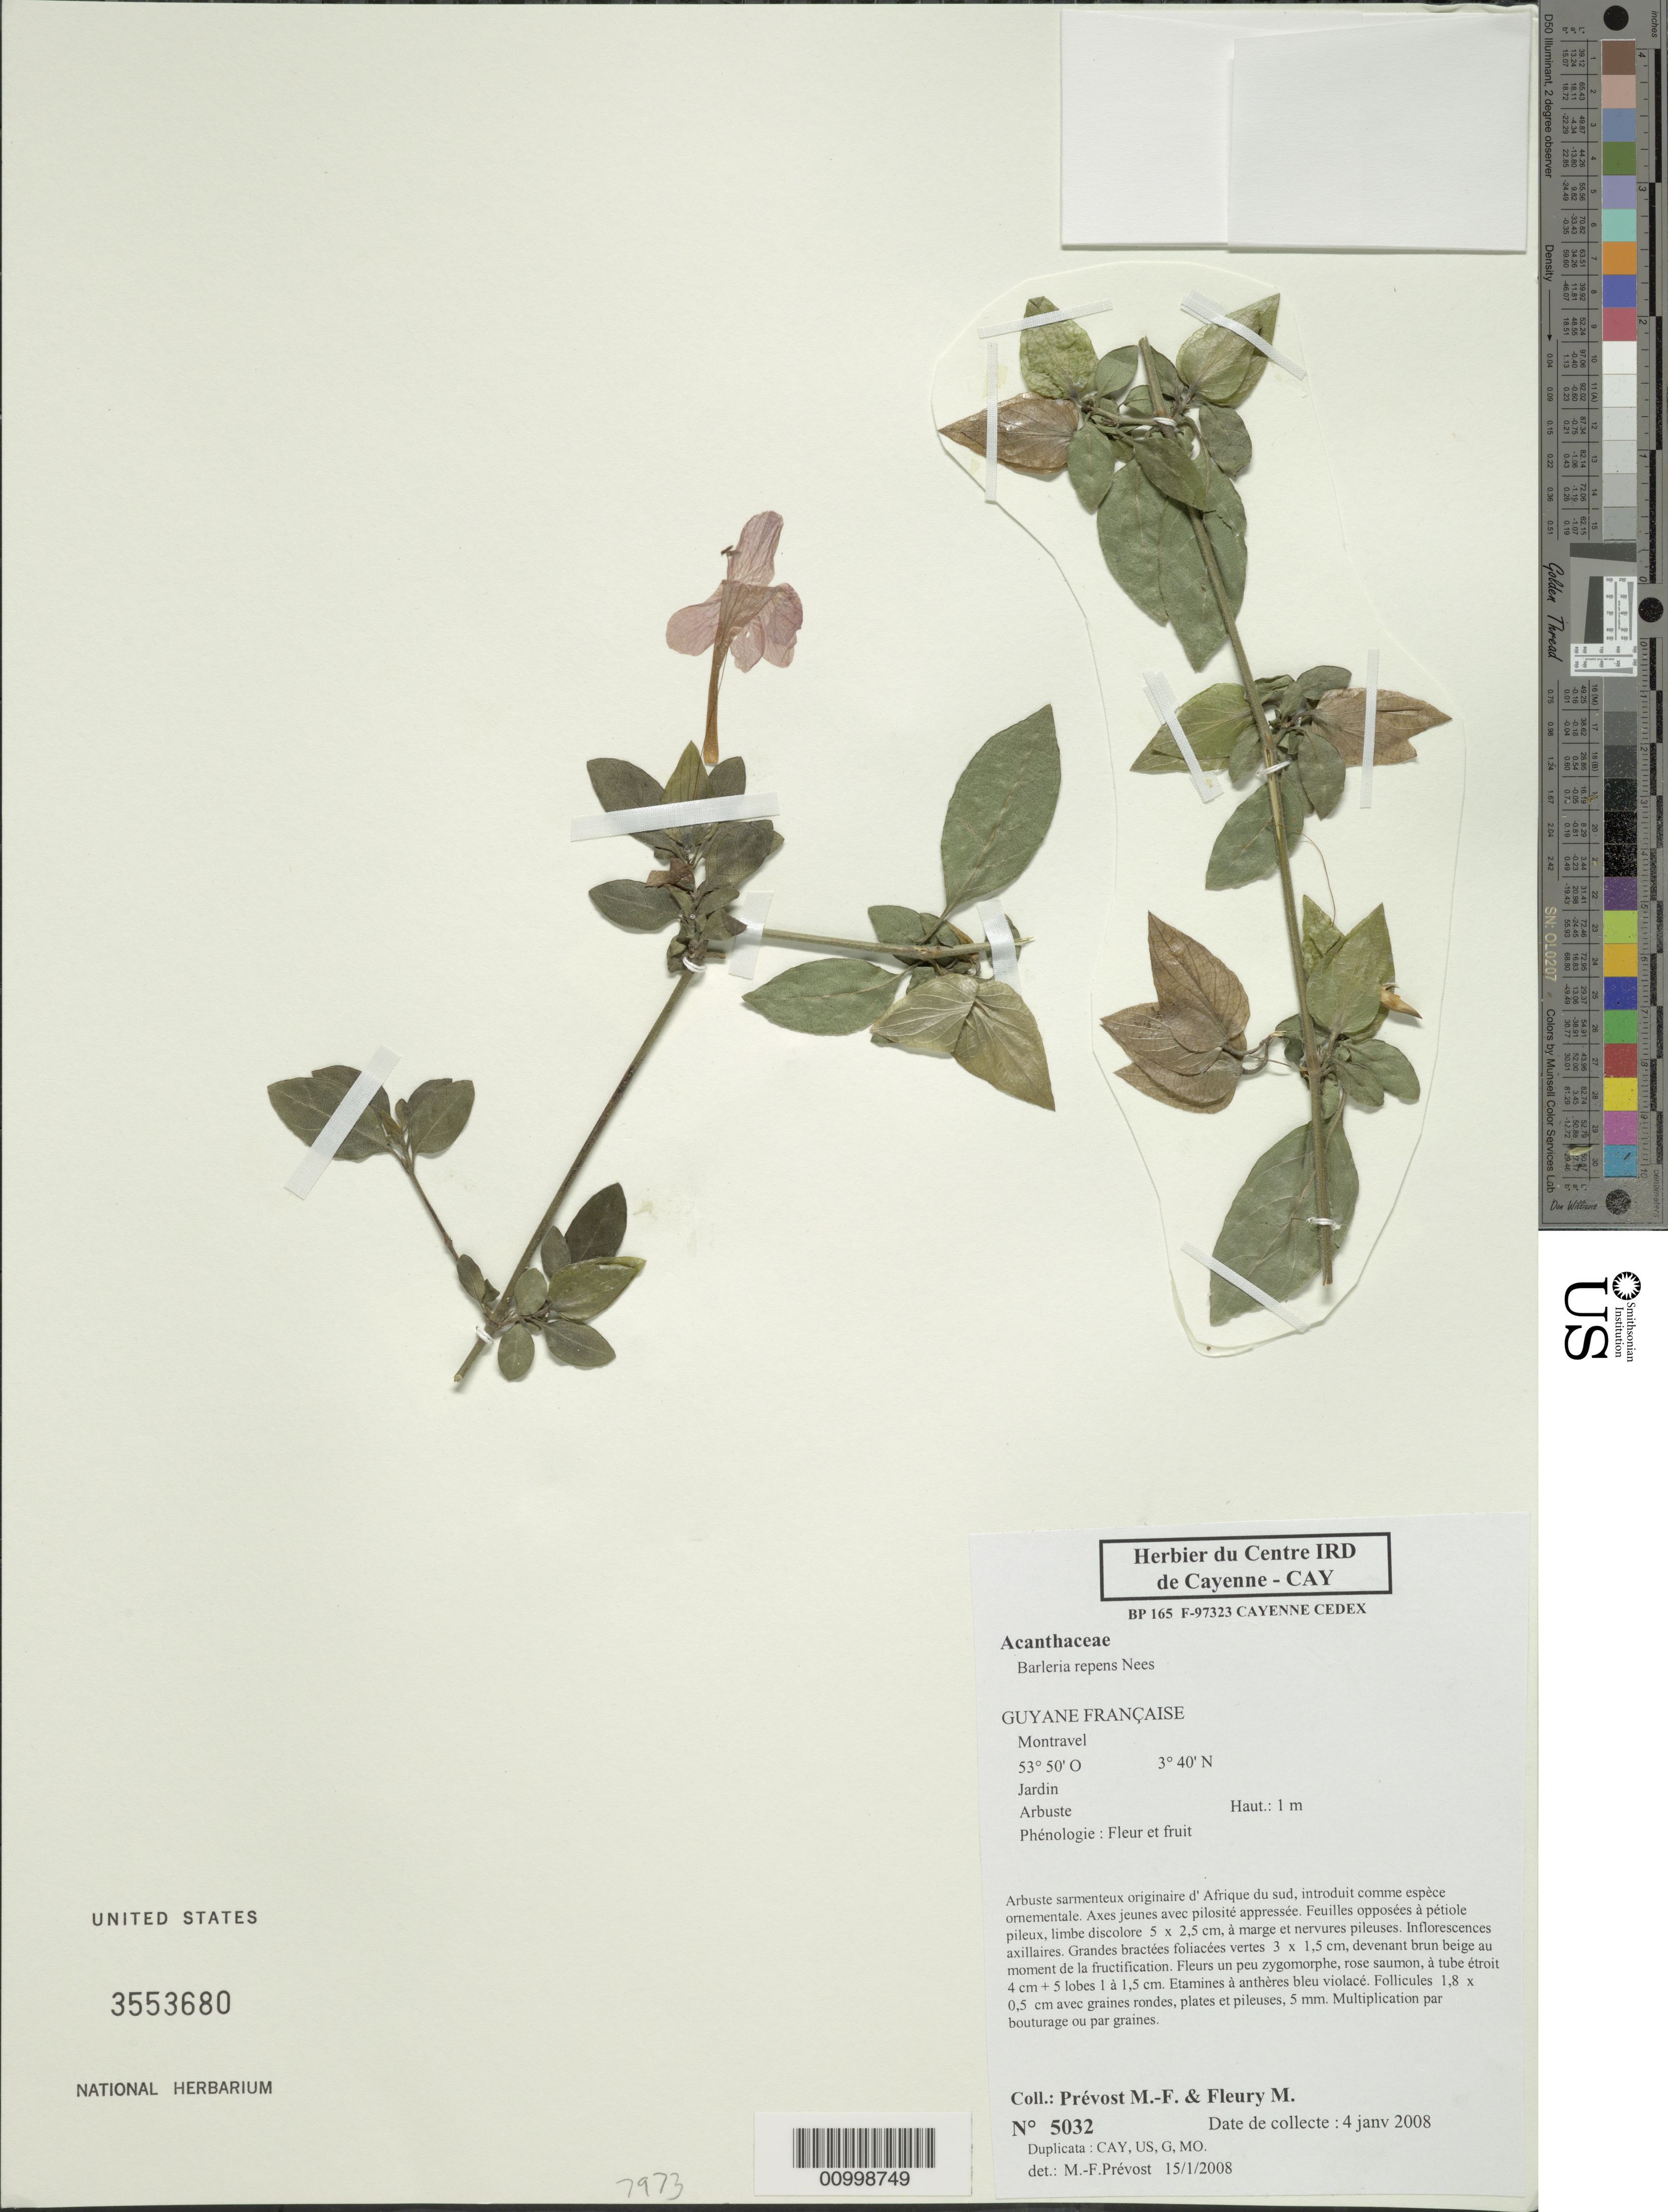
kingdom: Plantae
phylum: Tracheophyta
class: Magnoliopsida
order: Lamiales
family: Acanthaceae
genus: Barleria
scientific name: Barleria repens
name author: Nees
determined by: Prévost, M.-F.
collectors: M.-F. Prévost & M. Fleury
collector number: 5032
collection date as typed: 4-Jan-08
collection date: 2008-01-04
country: French Guiana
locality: Montravel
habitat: Jardin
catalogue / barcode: US 3553680